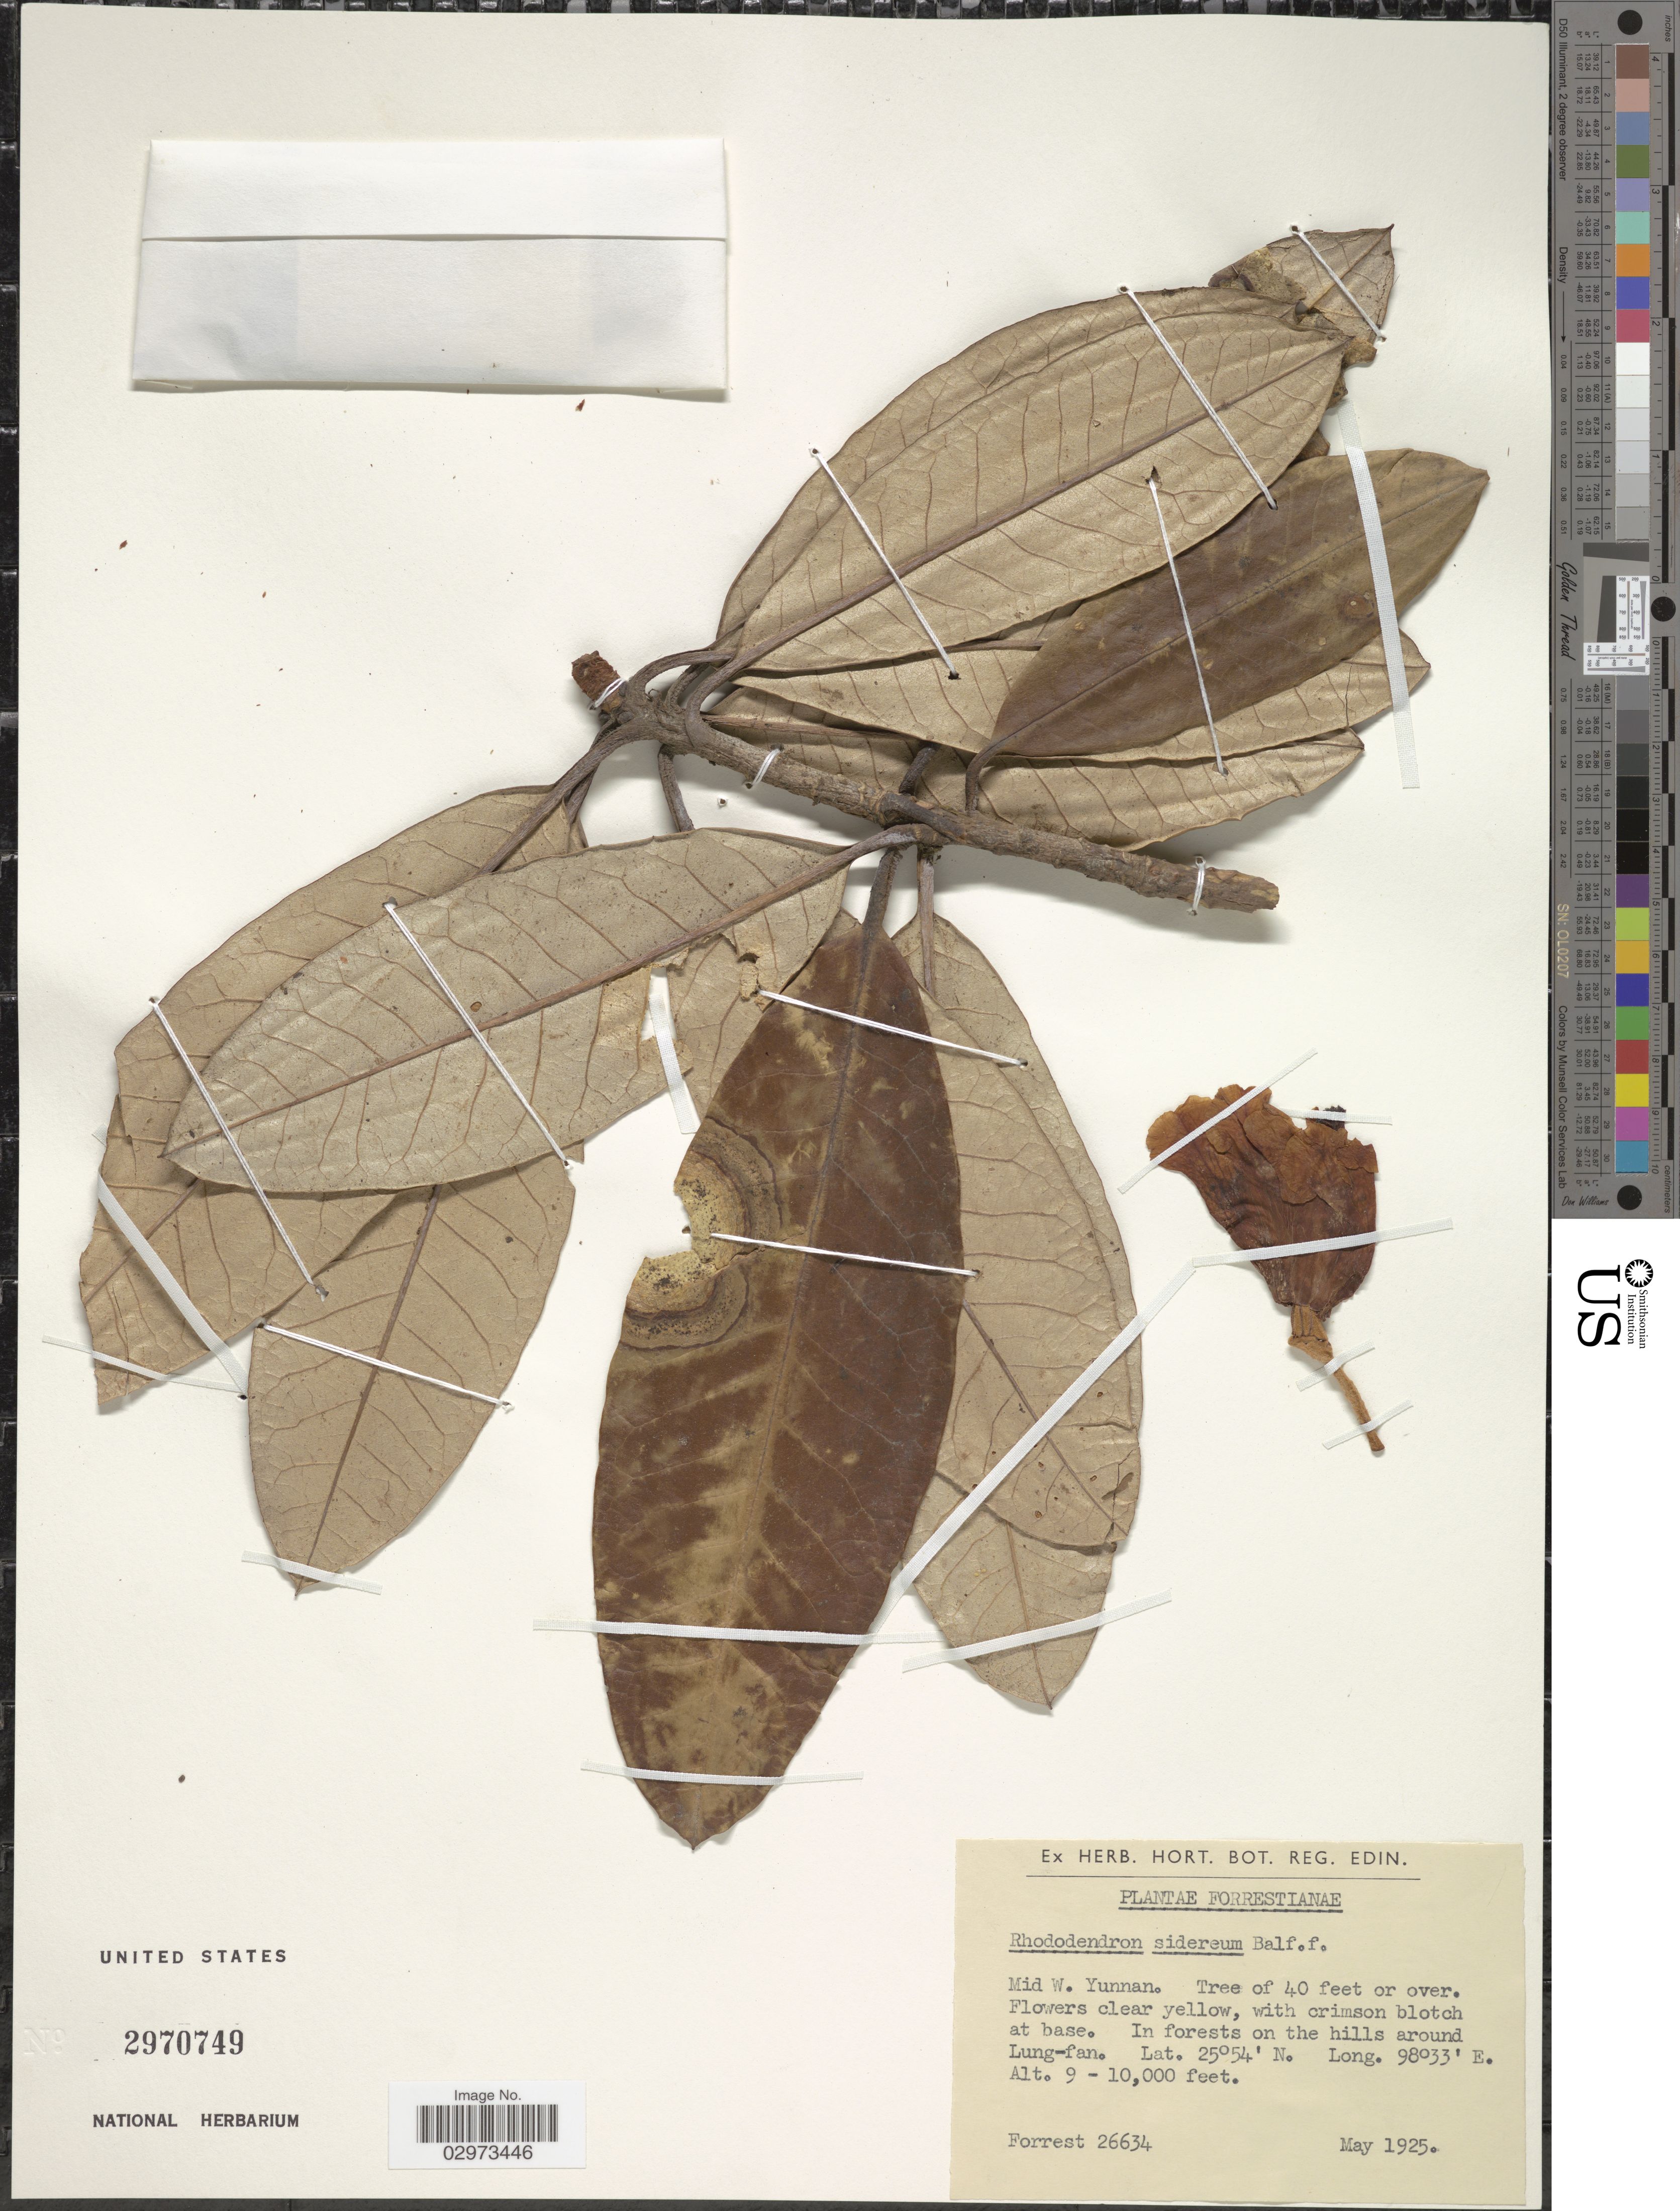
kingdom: Plantae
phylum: Tracheophyta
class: Magnoliopsida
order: Ericales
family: Ericaceae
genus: Rhododendron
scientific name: Rhododendron sidereum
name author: Balf. f.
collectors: -. Forrest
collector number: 26634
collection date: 1925-05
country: China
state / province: Yunnan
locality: Mid W. Yunnan. In forests on the hills around Lung-fan.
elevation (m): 2743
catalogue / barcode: US 2970749